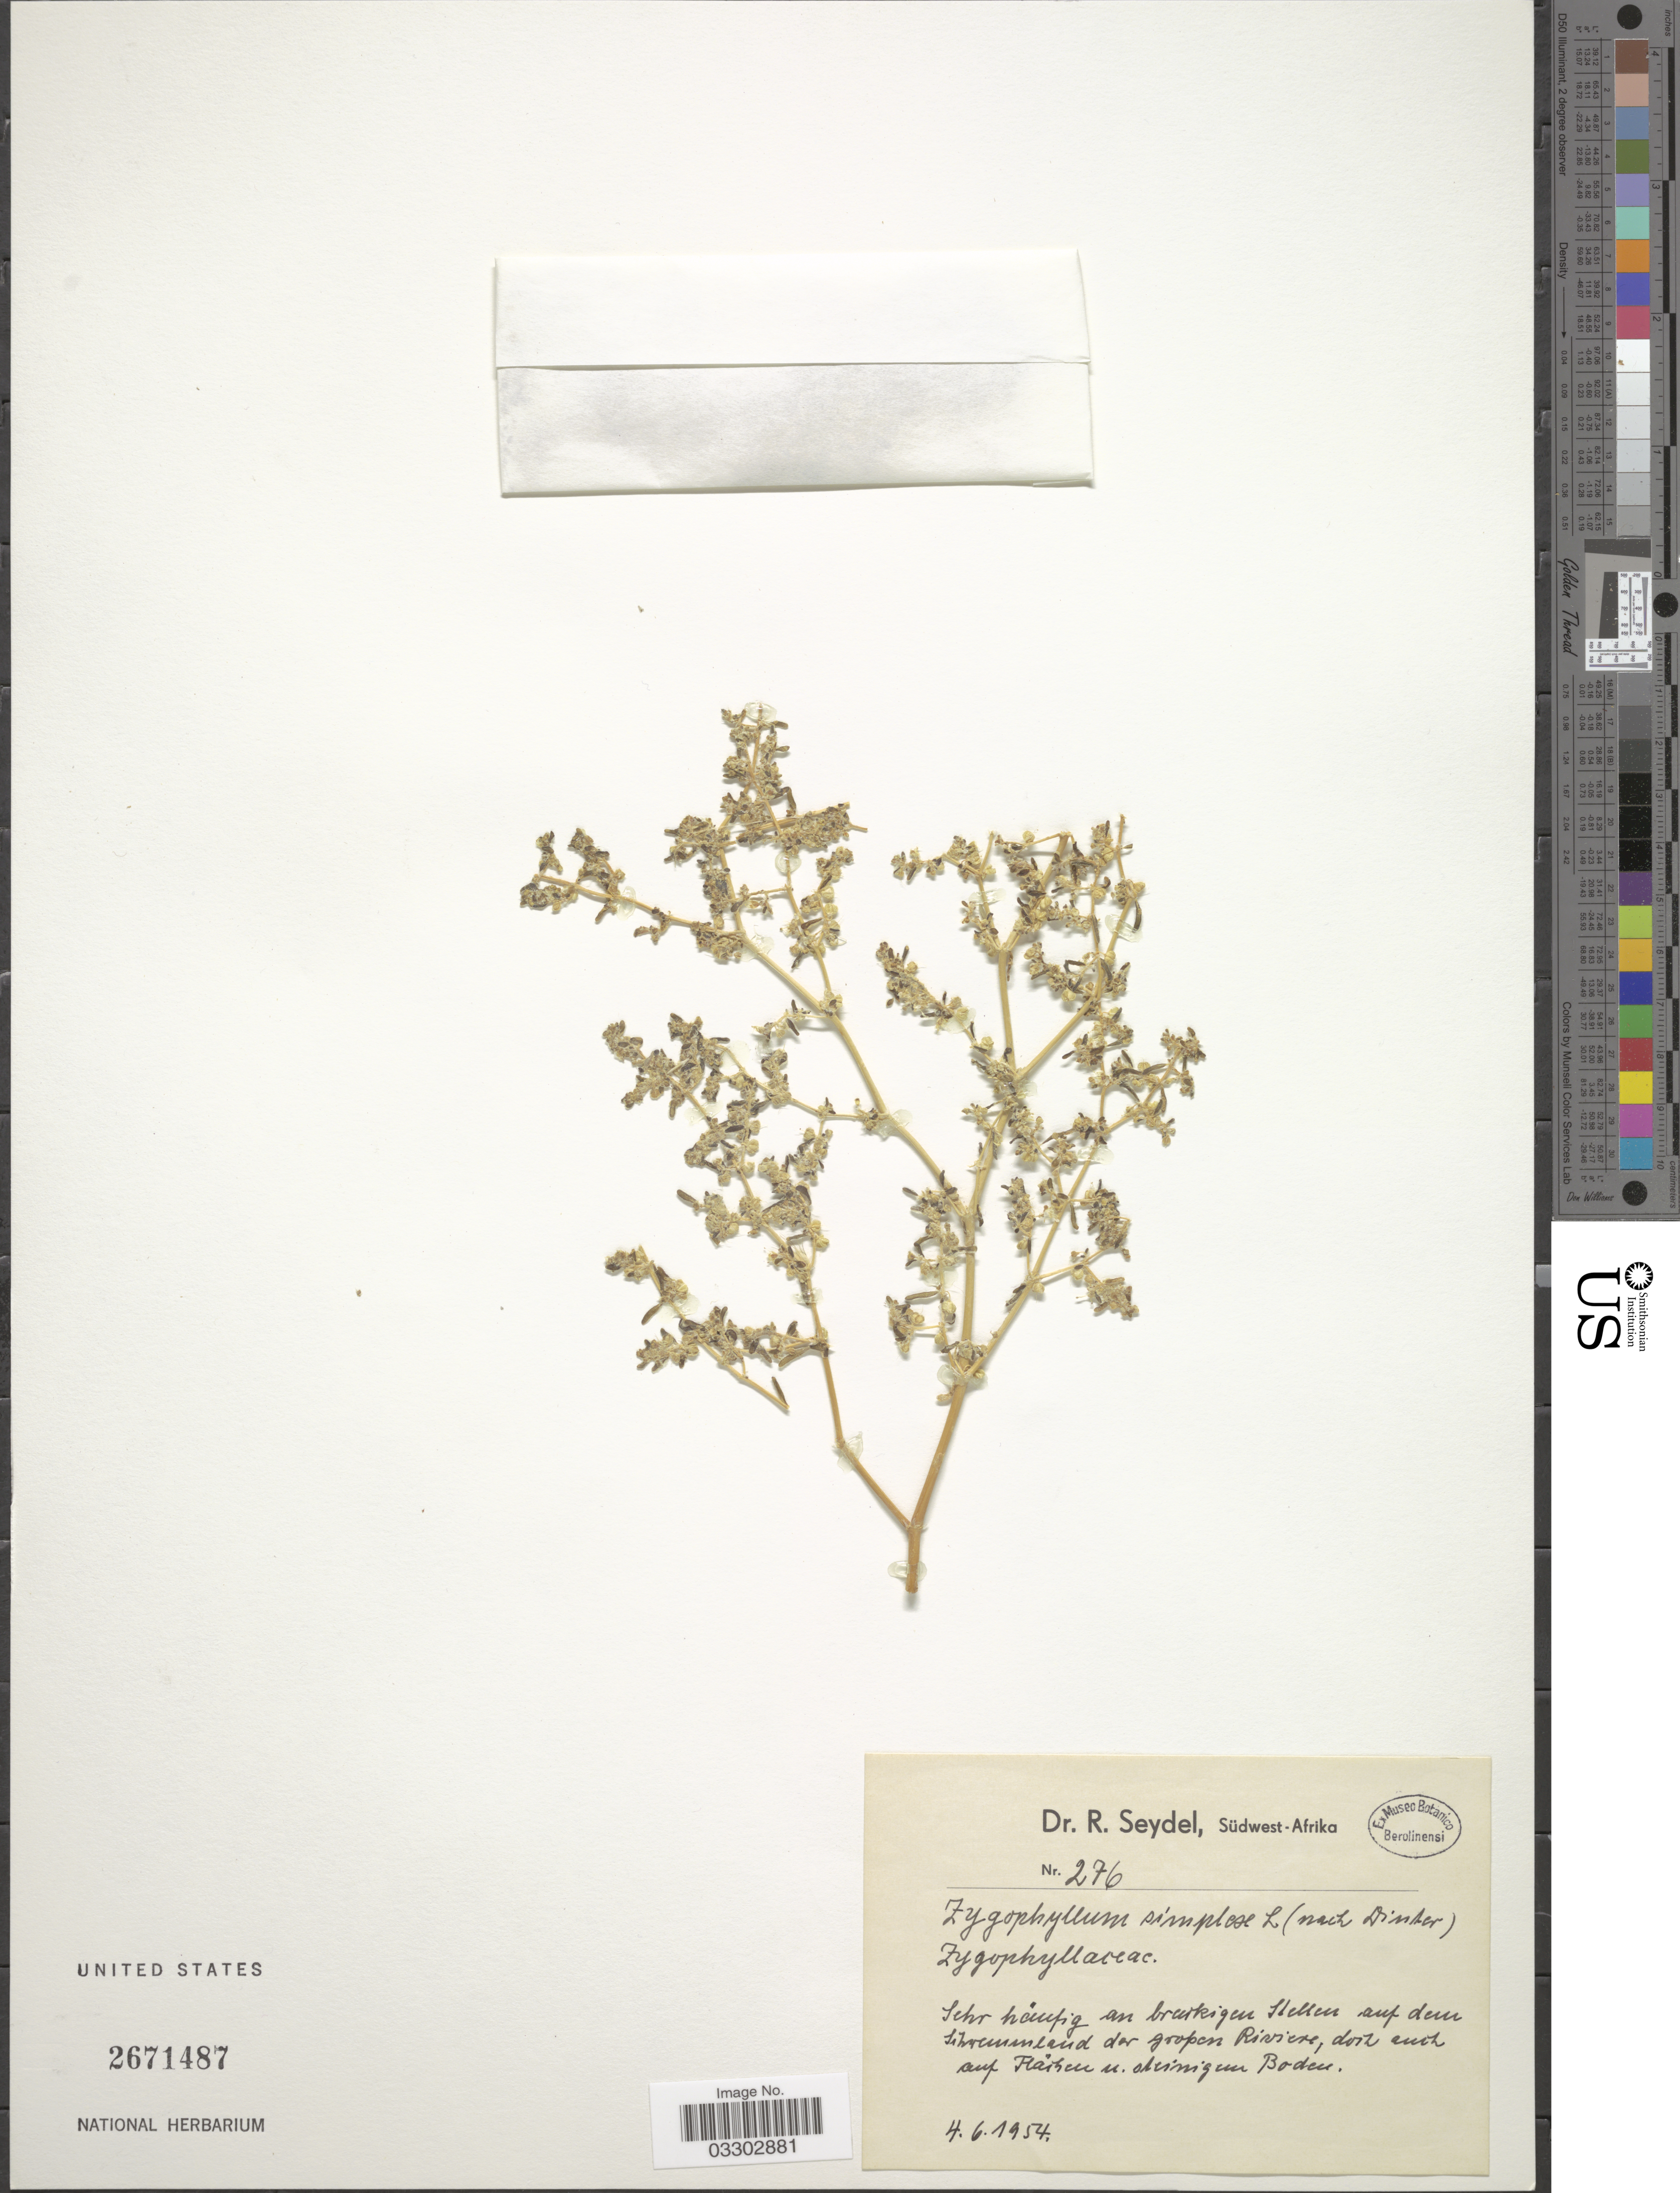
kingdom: Plantae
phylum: Tracheophyta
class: Magnoliopsida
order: Zygophyllales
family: Zygophyllaceae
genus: Zygophyllum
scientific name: Zygophyllum simplex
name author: L.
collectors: R. Seydel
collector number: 276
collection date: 1954-06-04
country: Namibia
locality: Südwest-Afrika. Sehr häufig an breukigen Stellen auf dem Schwemmlands der grossen Riviere, doch auch auf Flachen n. steinigem Boden.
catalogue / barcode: US 2671487